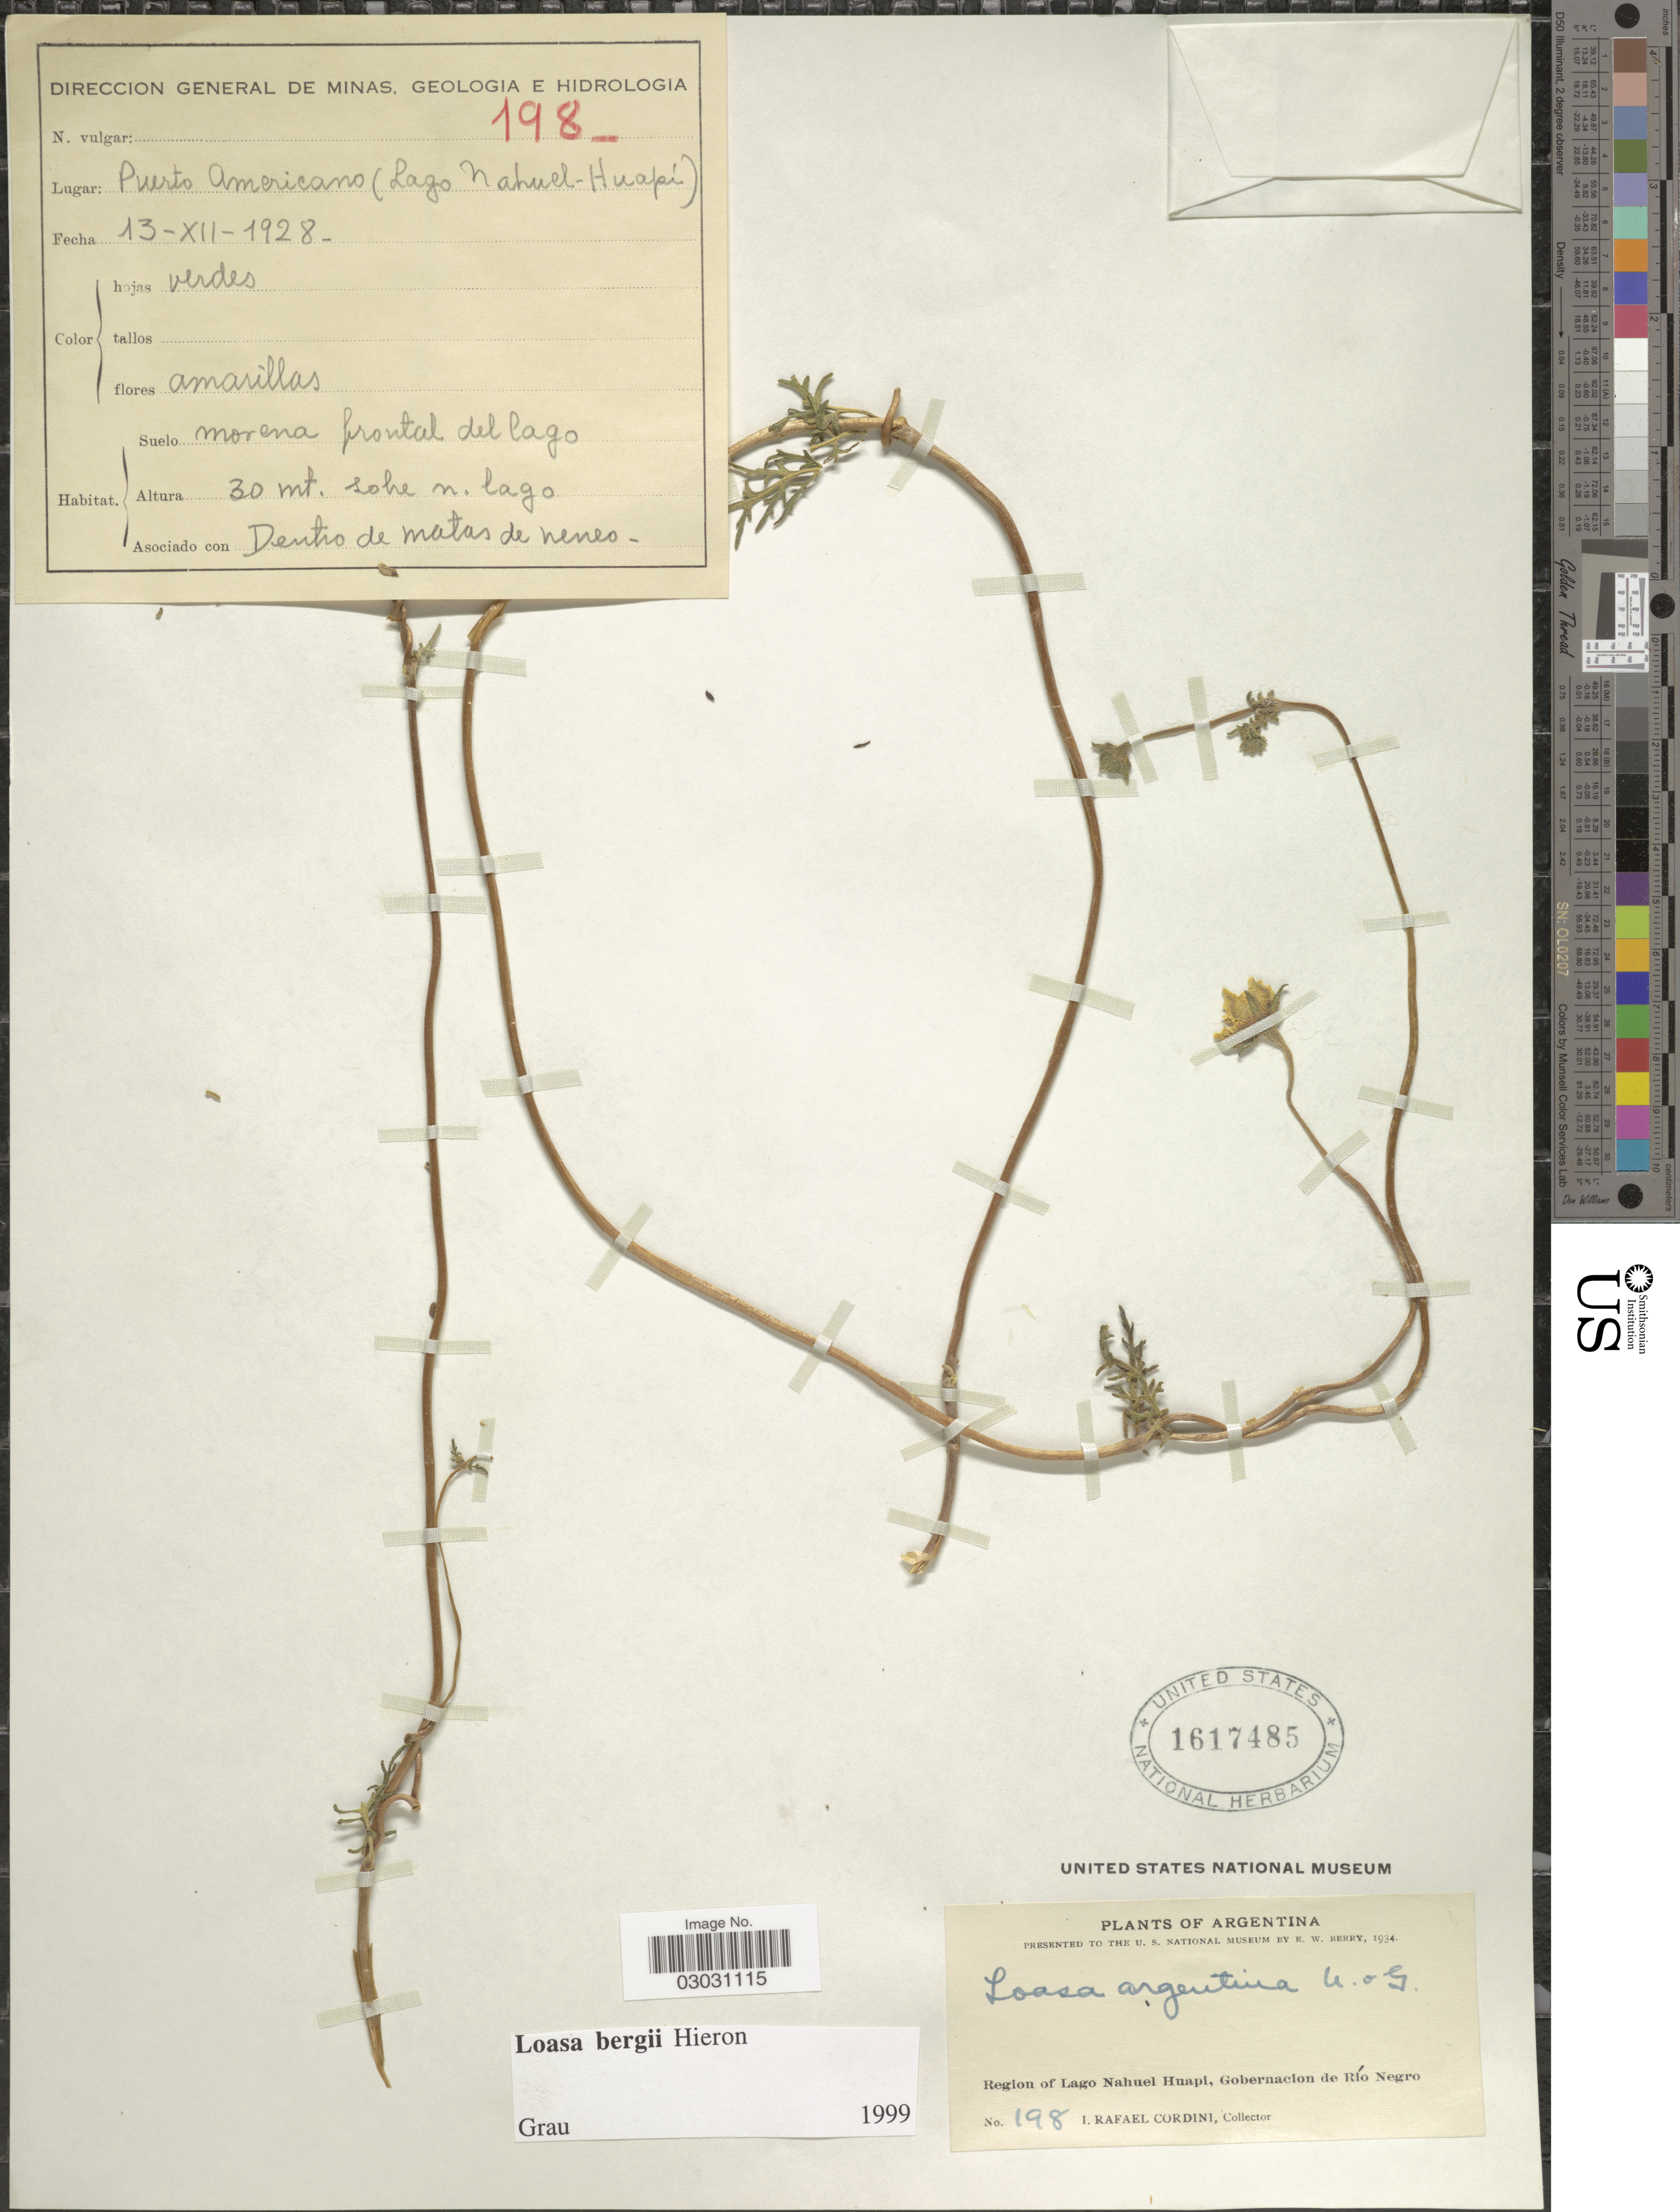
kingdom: Plantae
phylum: Tracheophyta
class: Magnoliopsida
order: Cornales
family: Loasaceae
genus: Pinnasa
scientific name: Pinnasa bergii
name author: (Hieron.) Weigend & R. H. Acuña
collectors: I. Cordini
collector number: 198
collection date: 1928-12-13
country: Argentina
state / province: Rio Negro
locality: Region of Lago Nahuel Huapi, Gobernacion de Río Negro, Puerto Americano.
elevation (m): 30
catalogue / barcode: US 1617485